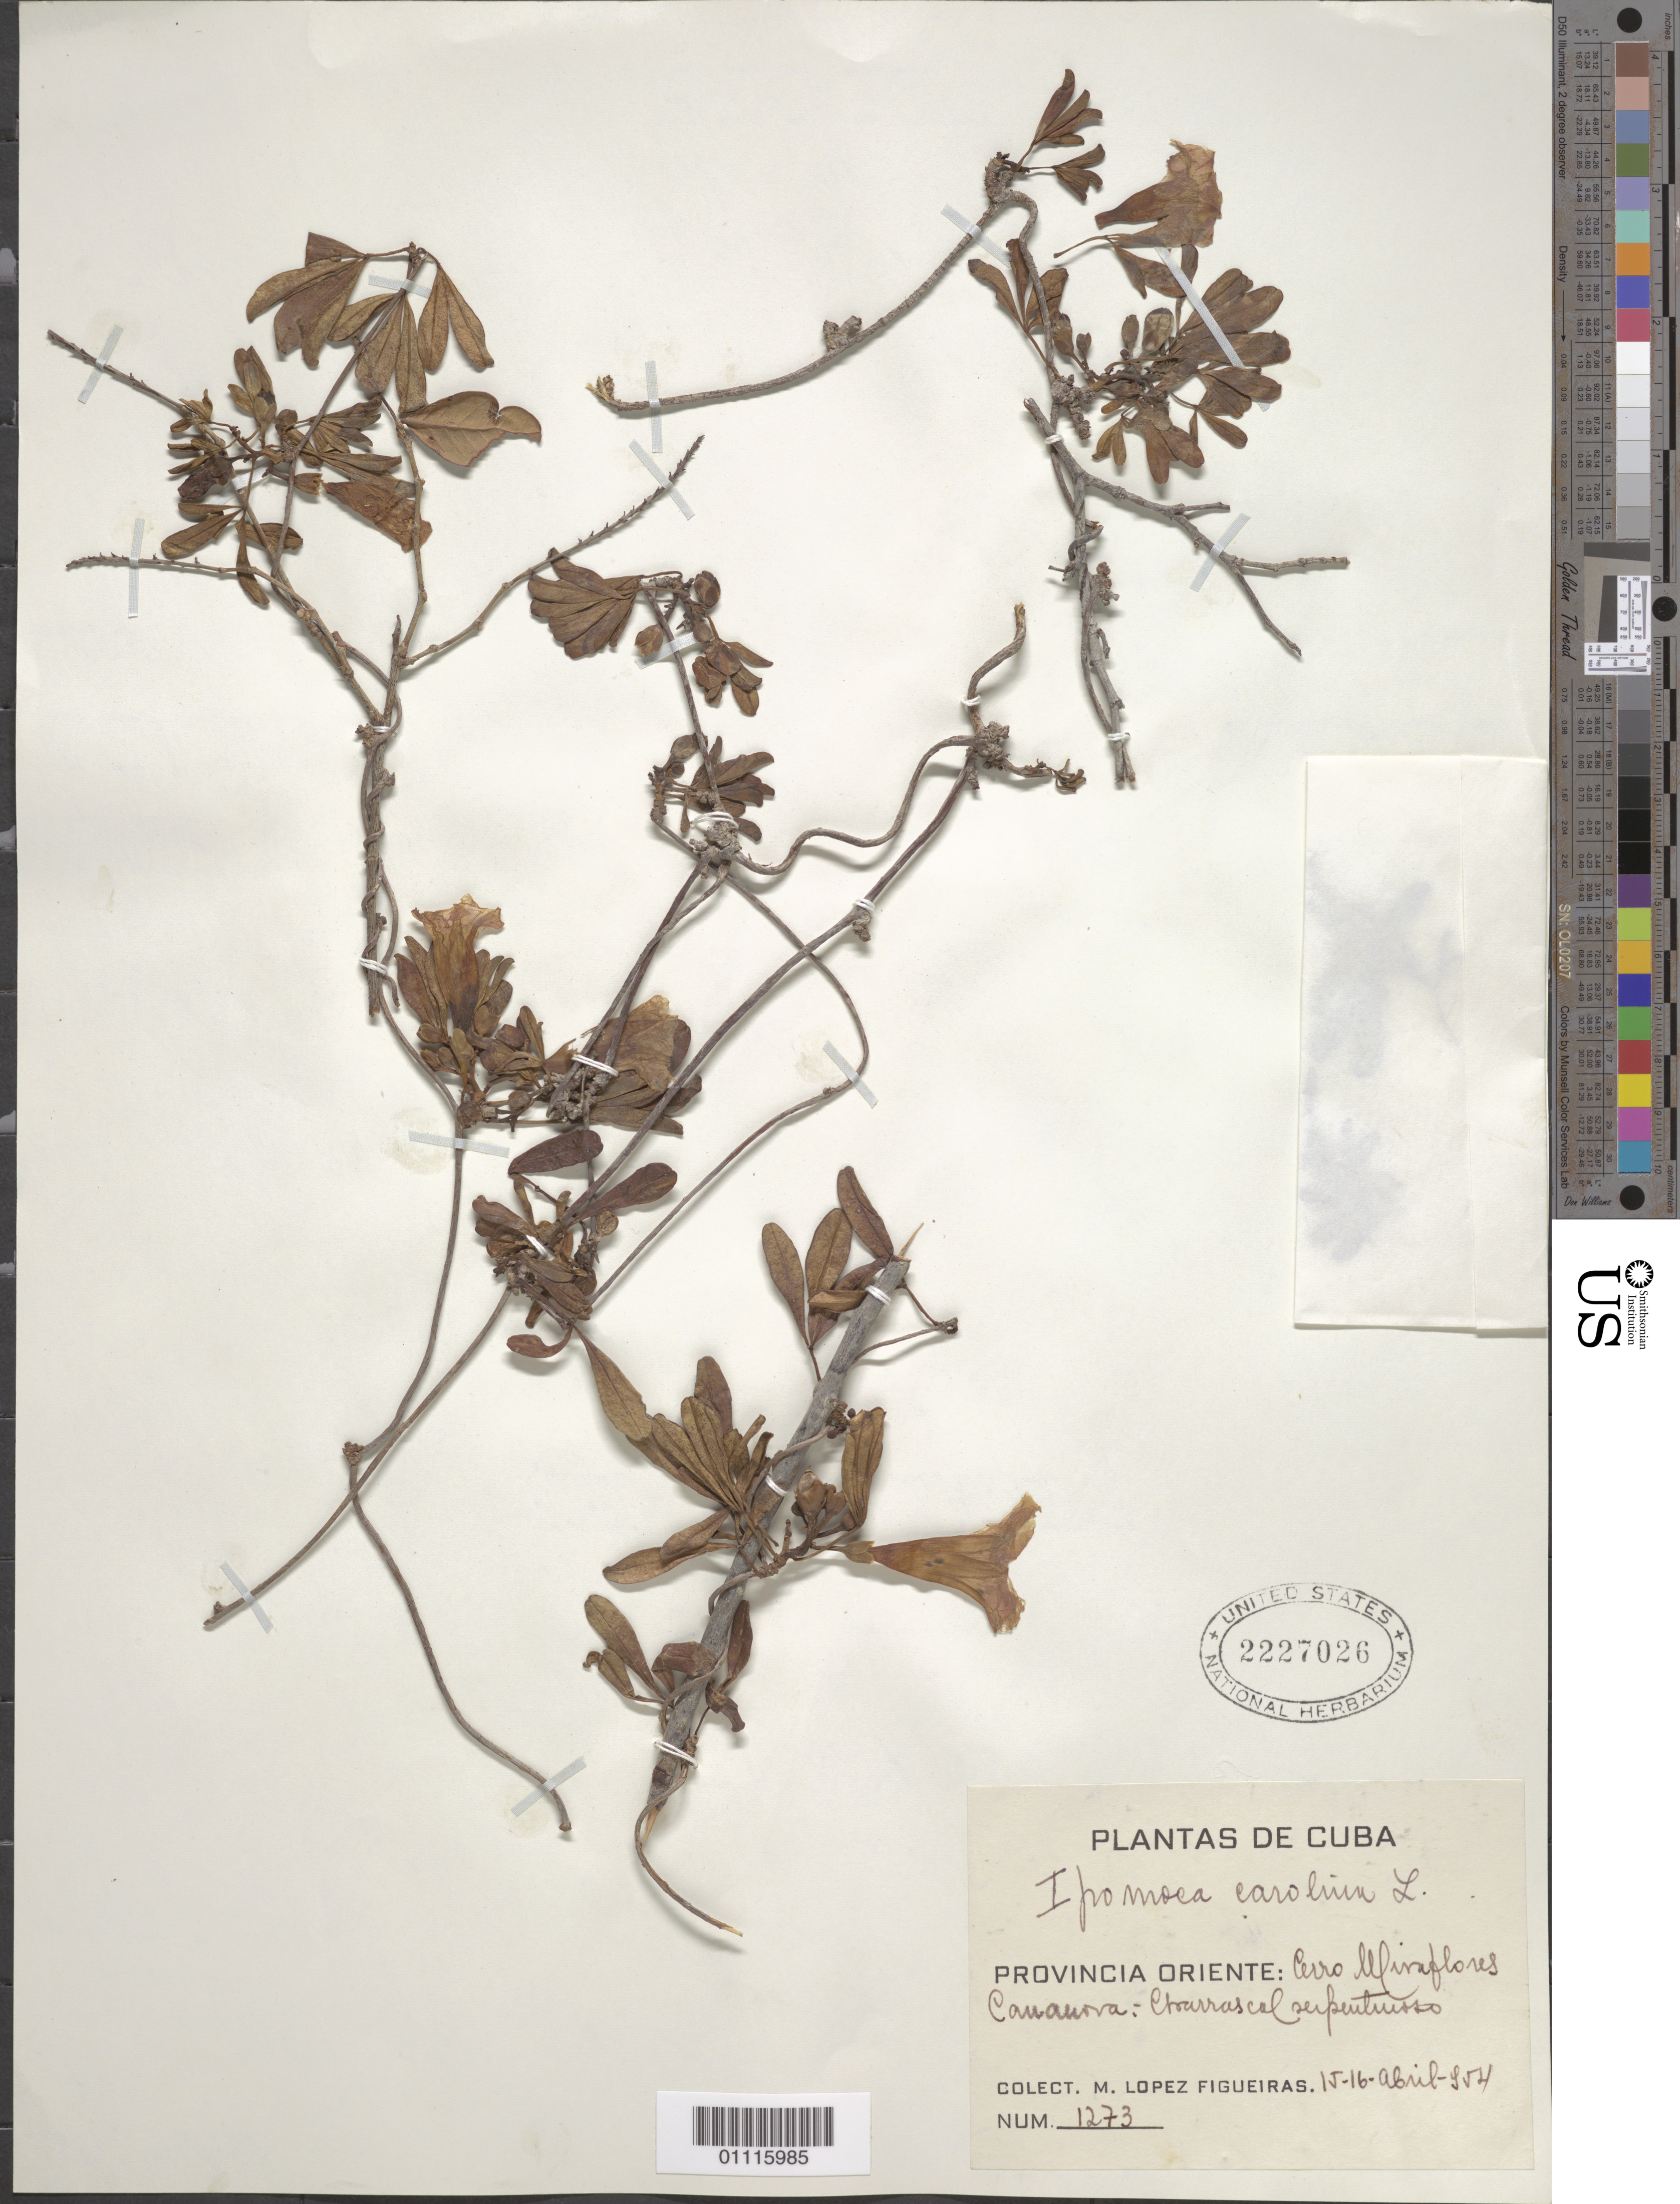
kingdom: Plantae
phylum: Tracheophyta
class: Magnoliopsida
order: Solanales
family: Convolvulaceae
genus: Ipomoea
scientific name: Ipomoea carolina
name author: L.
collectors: M. López Figueiras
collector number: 1273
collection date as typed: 15 Apr 1954 to 16 Apr 1954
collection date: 1954-04-15/1954-04-16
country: Cuba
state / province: Oriente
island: Cuba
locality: Cerro Uliraflores Cananova: Charrascal serpentiness [Handwriting illegbile]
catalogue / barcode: US 2227026